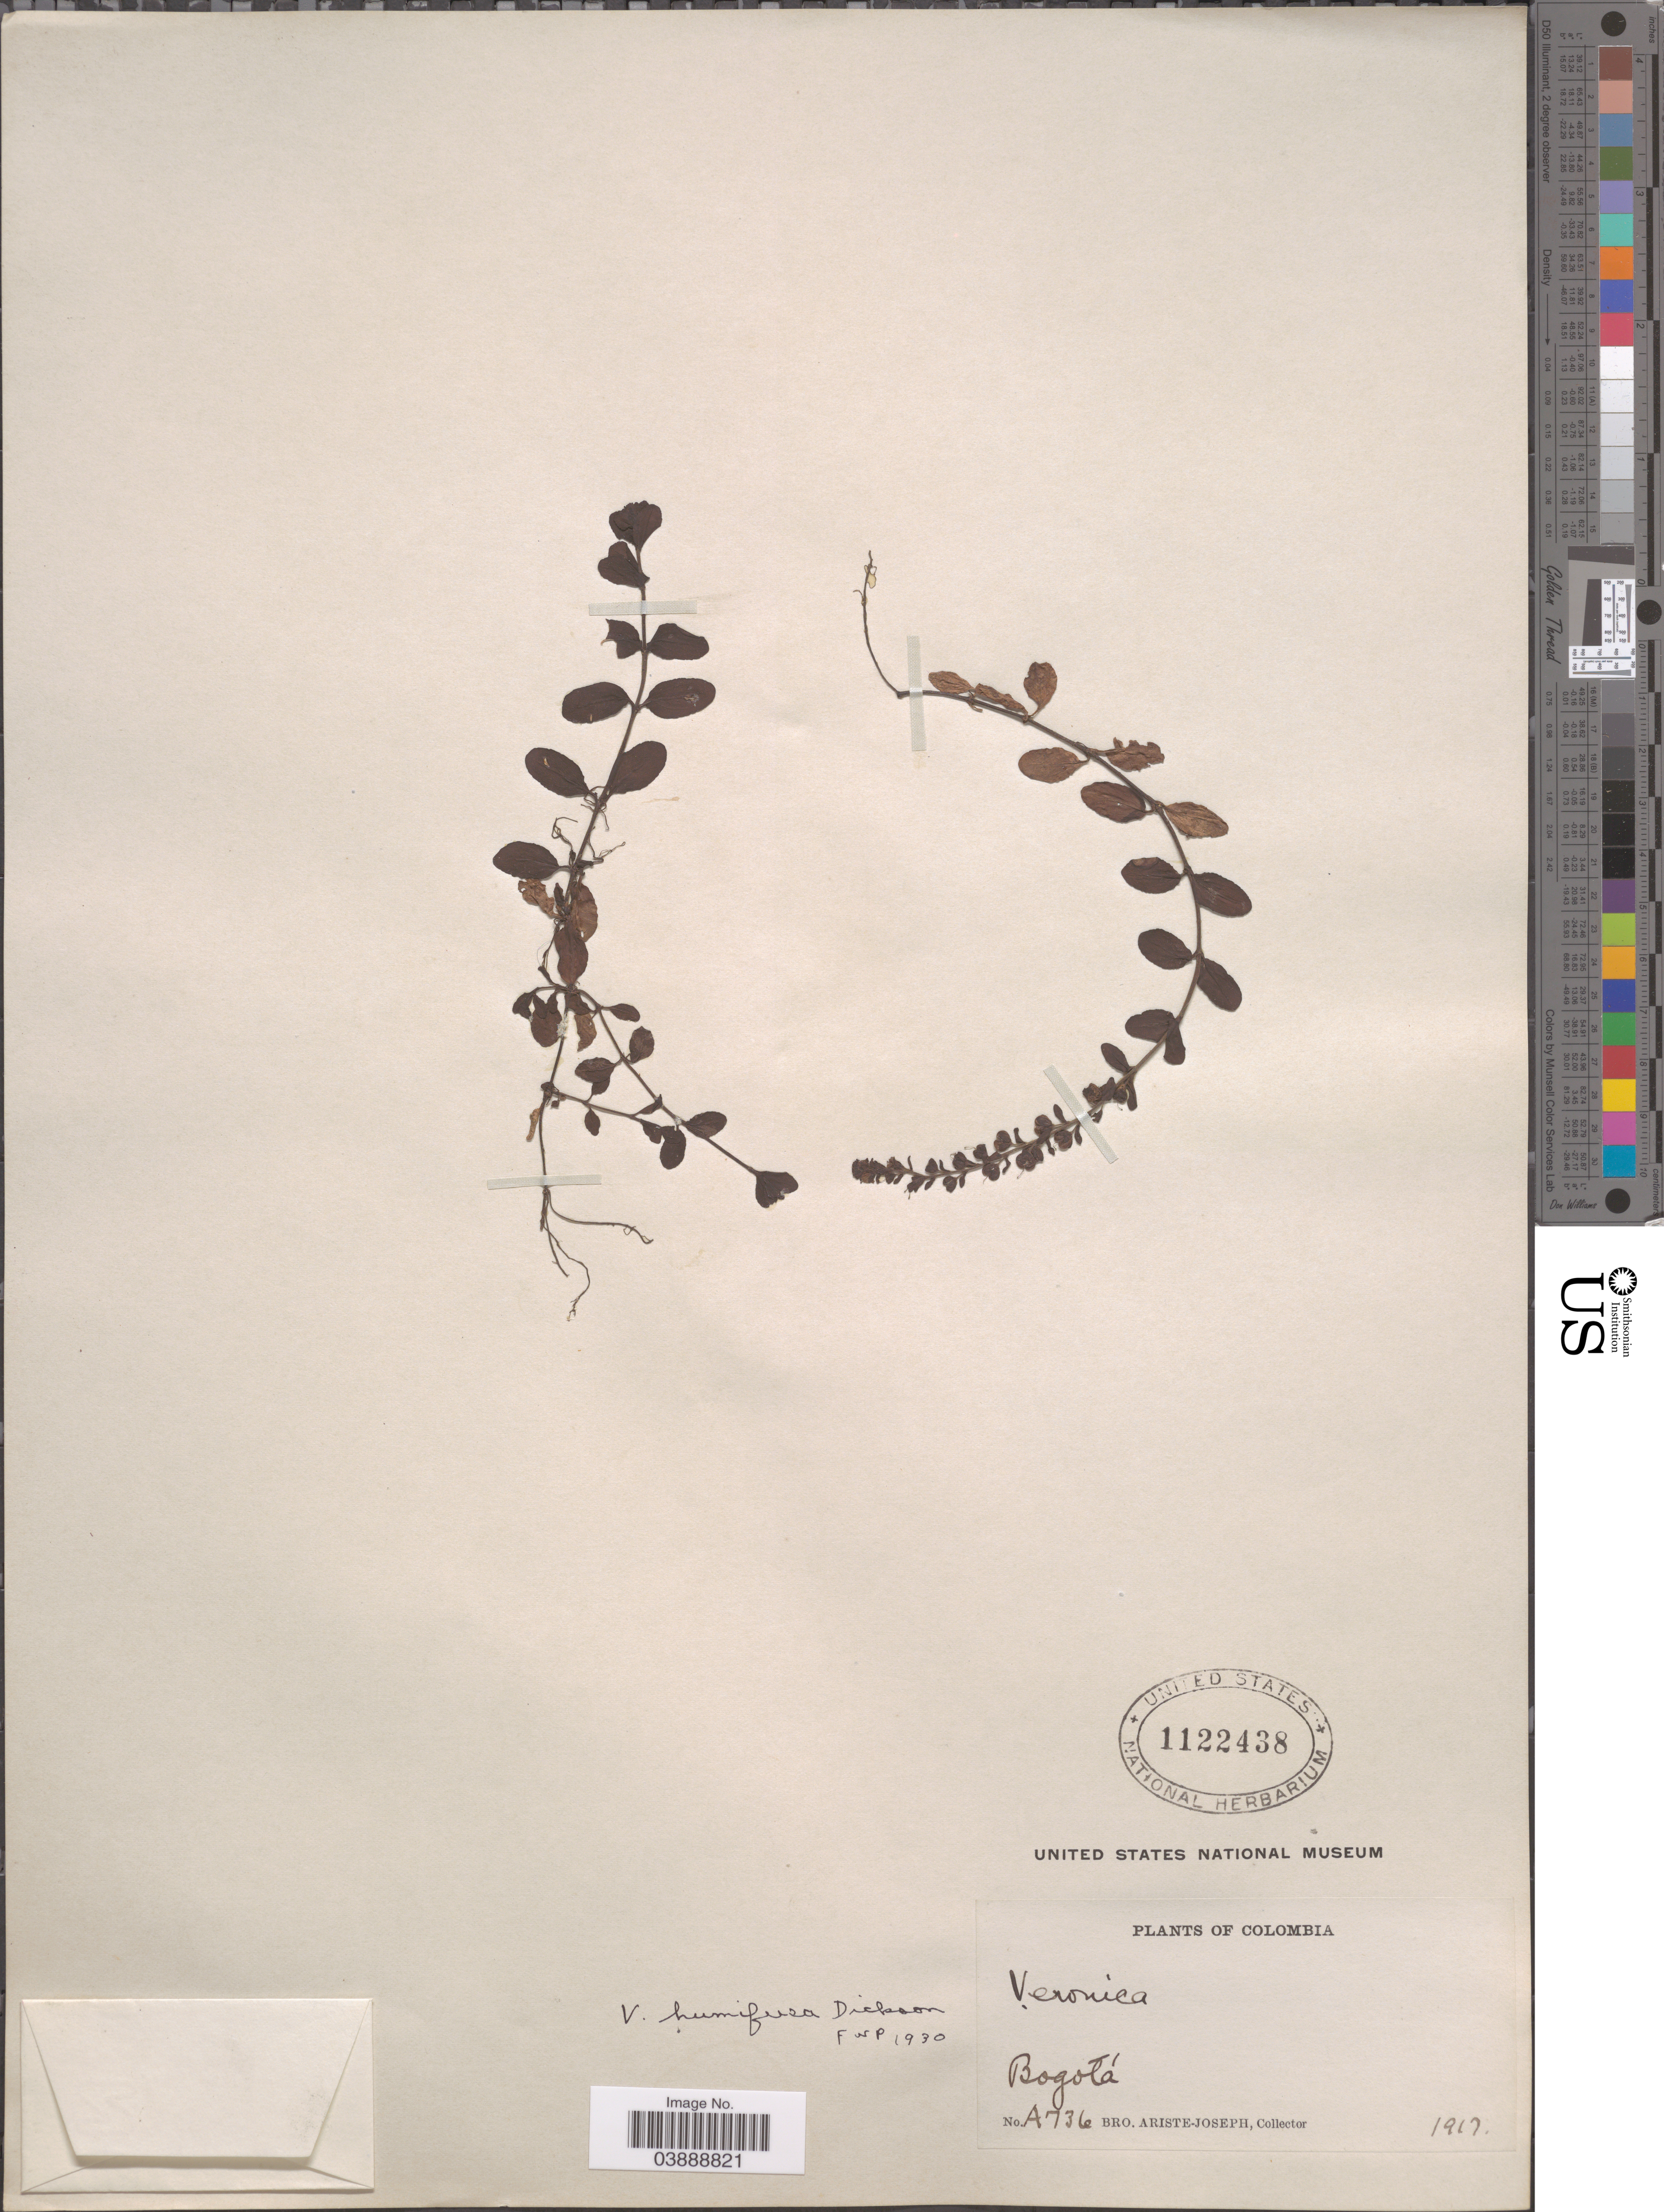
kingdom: Plantae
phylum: Tracheophyta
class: Magnoliopsida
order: Lamiales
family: Plantaginaceae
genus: Veronica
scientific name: Veronica serpyllifolia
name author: L.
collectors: Bro. Ariste-Joseph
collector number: A736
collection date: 1917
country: Colombia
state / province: Bogota D.C.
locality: Bogotá.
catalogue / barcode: US 1122438